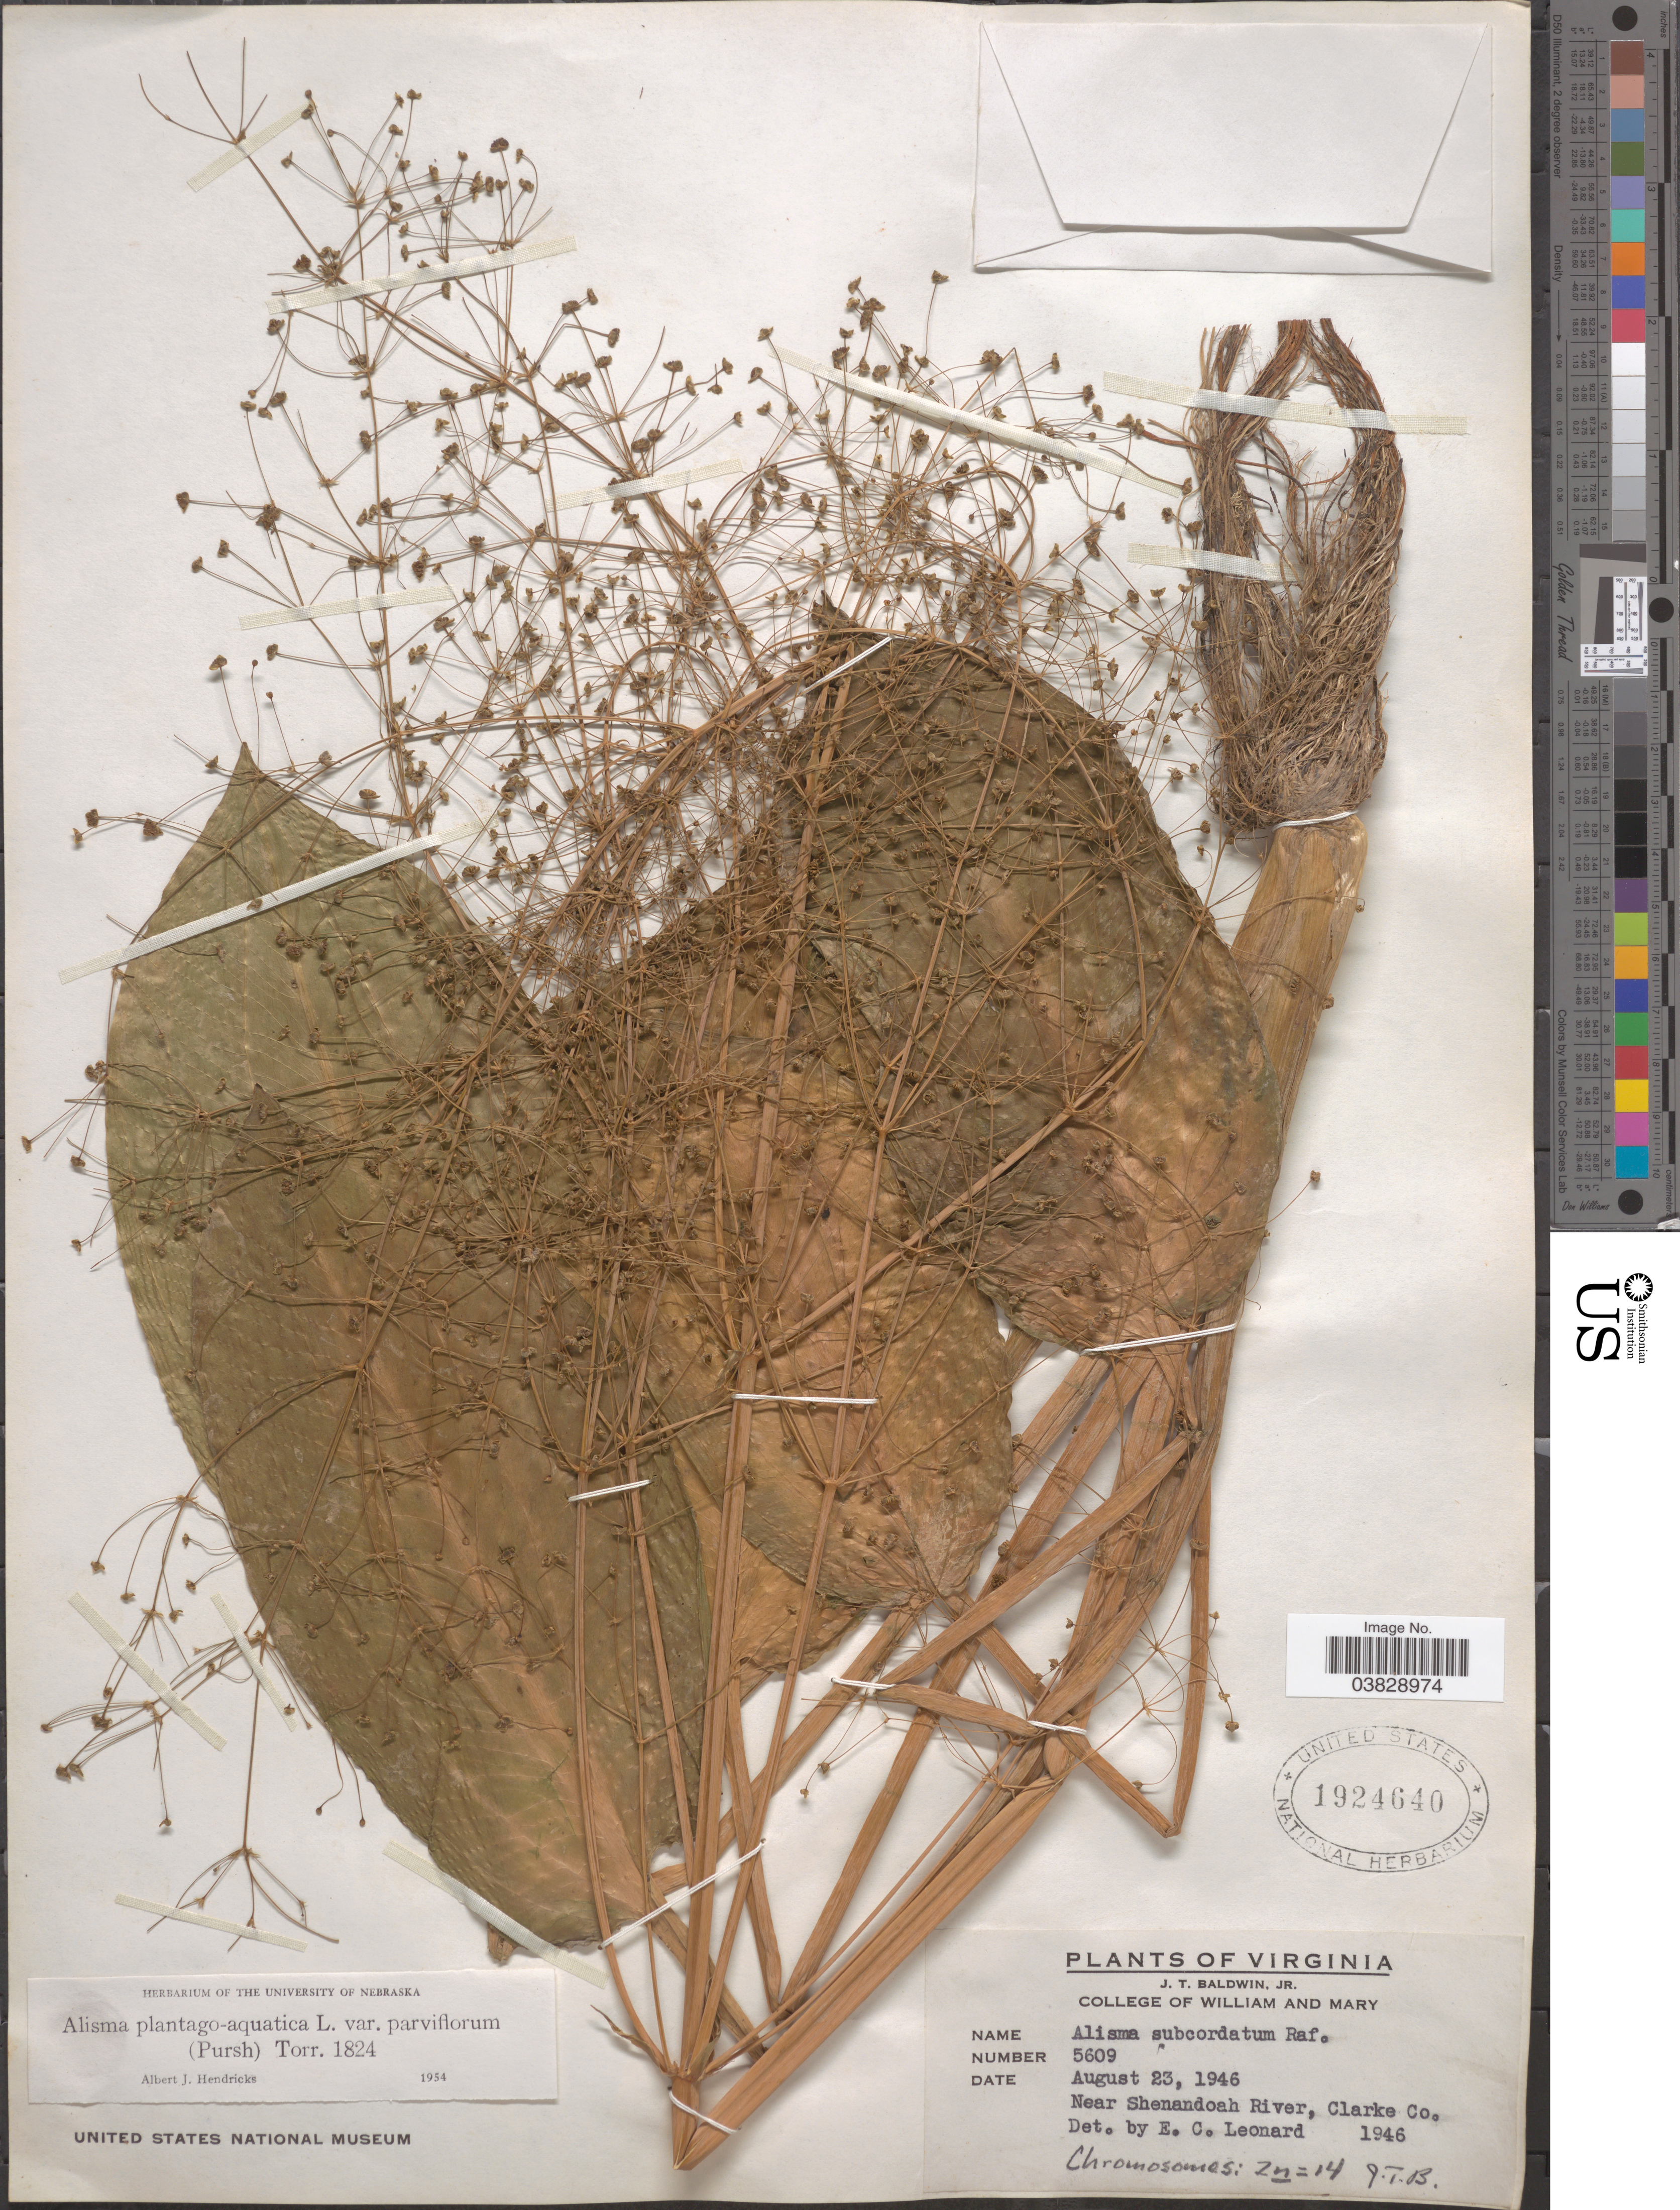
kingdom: Plantae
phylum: Tracheophyta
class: Liliopsida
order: Alismatales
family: Alismataceae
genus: Alisma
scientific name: Alisma plantago-aquatica var. parviflorum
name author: (Pursh) Torr.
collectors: J. T. Baldwin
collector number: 5609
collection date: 1946-08-23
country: United States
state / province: Virginia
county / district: Clarke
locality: Near Shenandoah River, Clarke Co.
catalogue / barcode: US 1924640